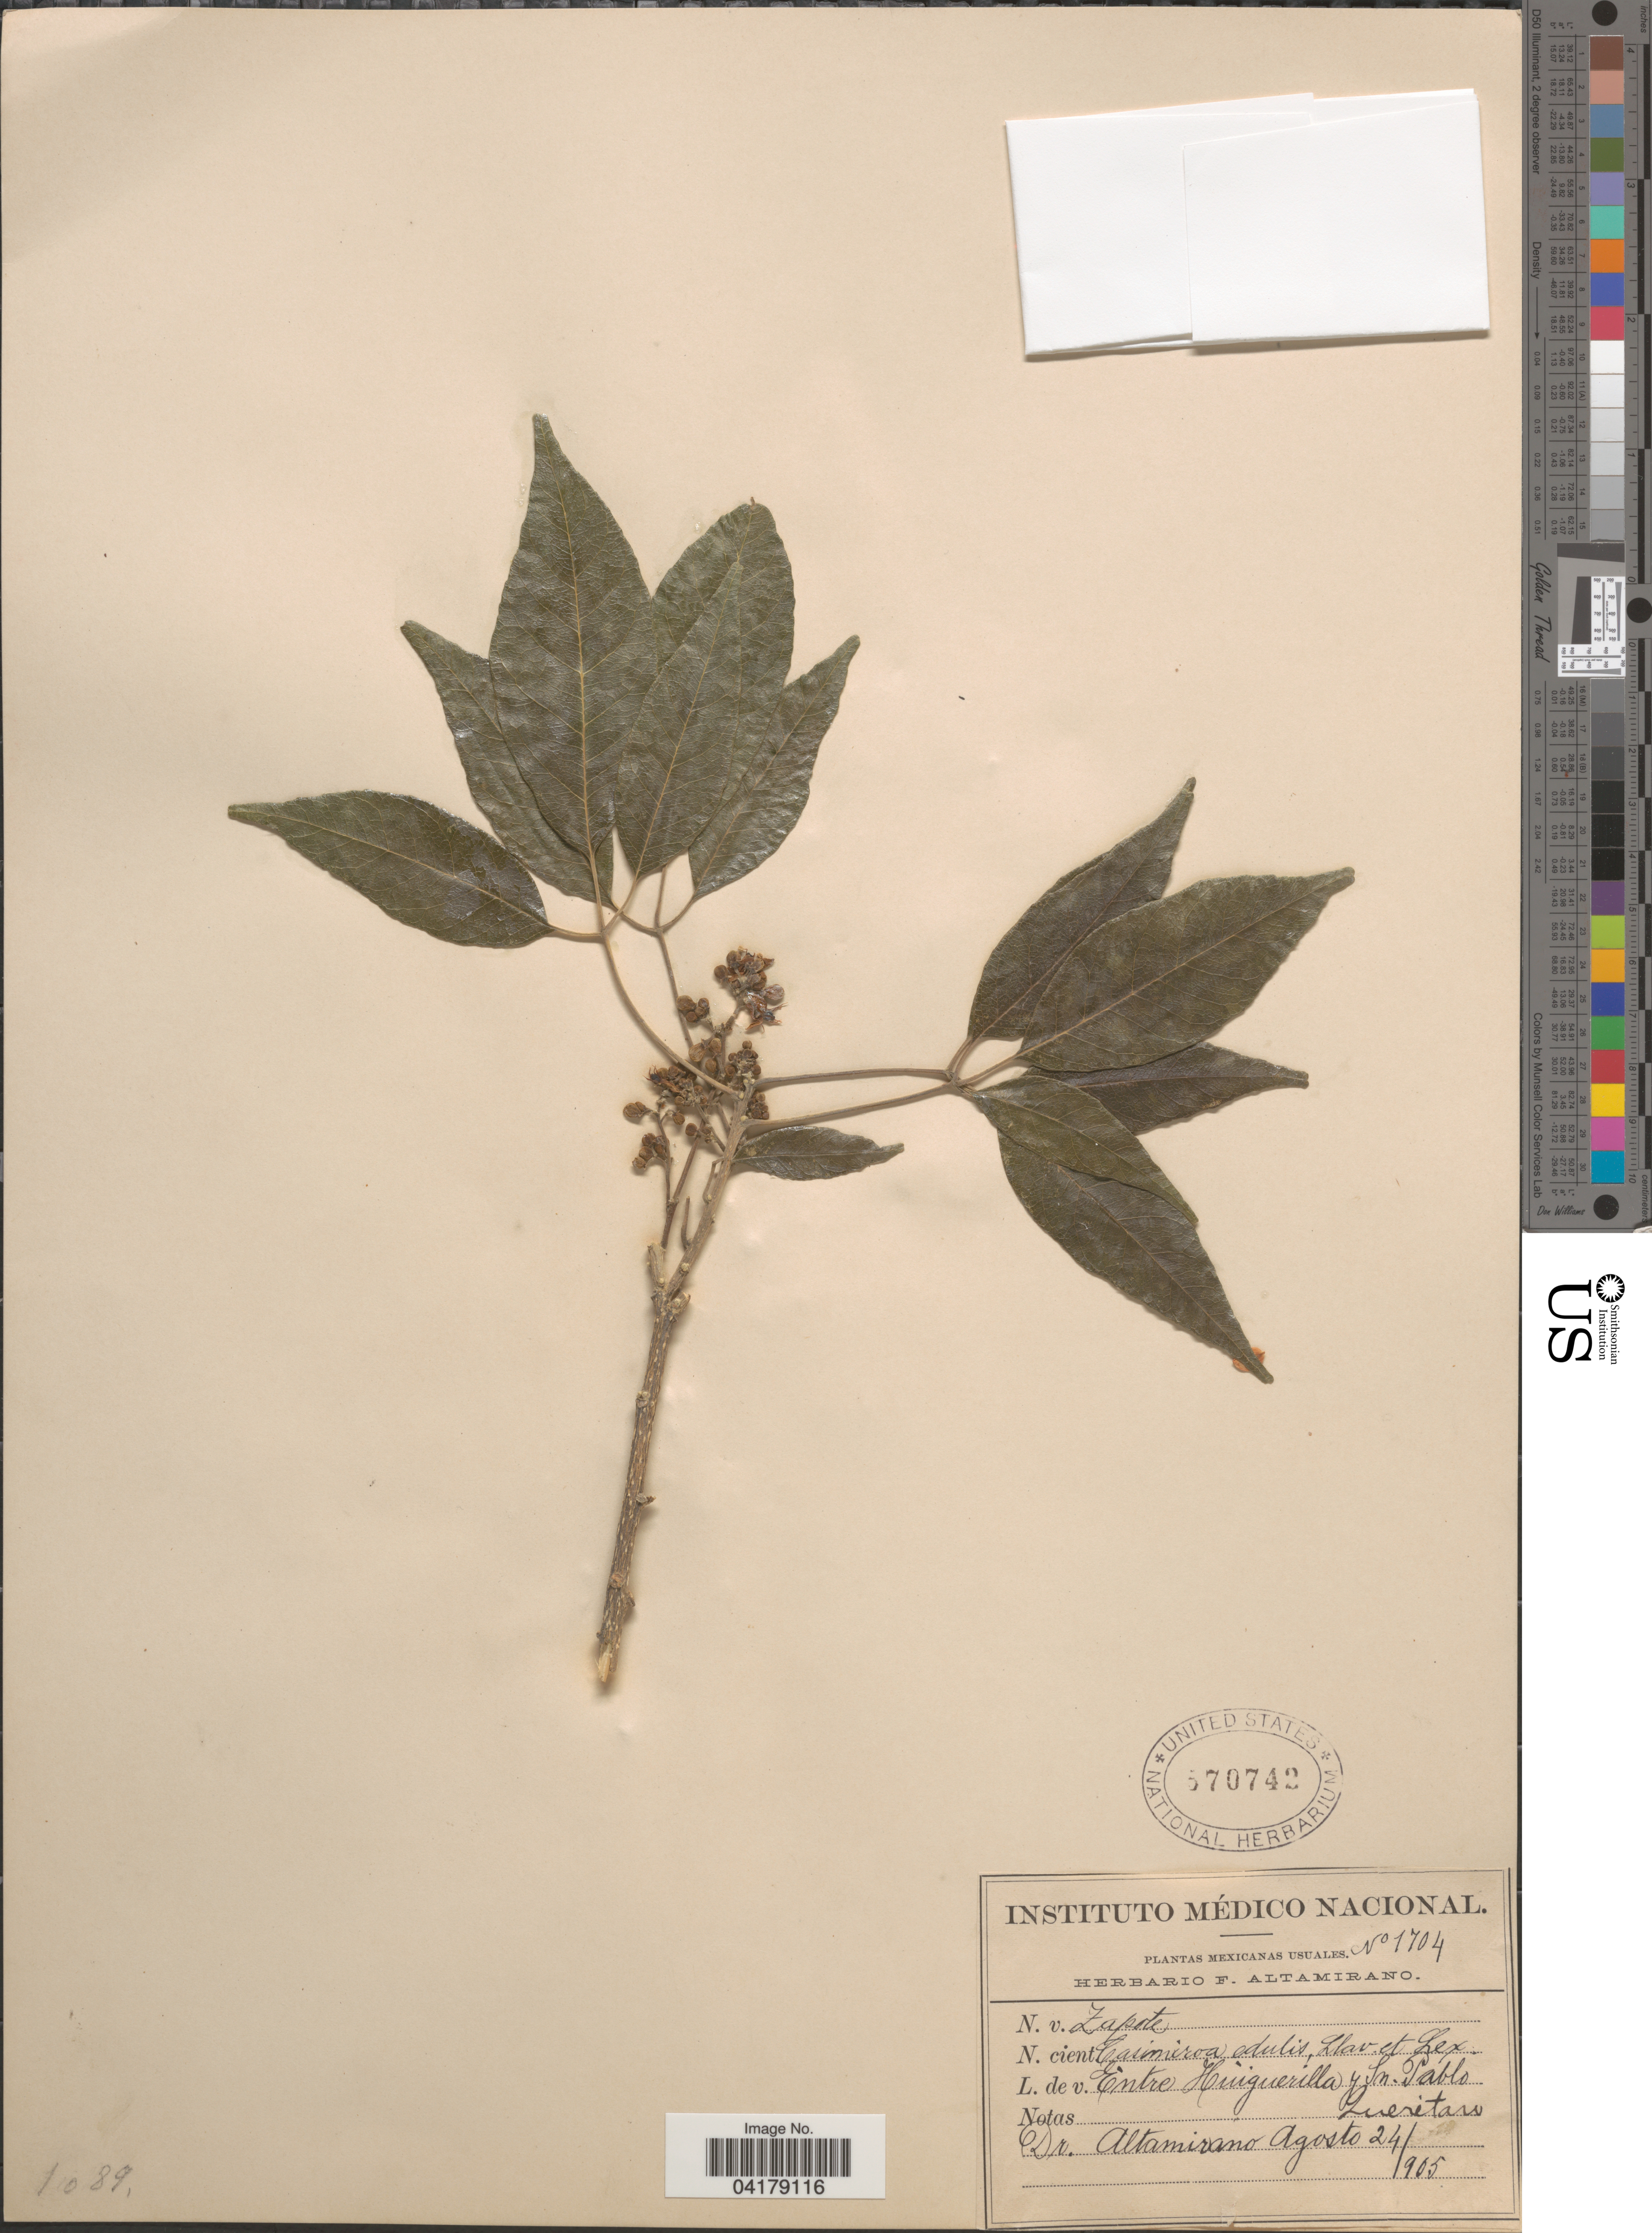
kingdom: Plantae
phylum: Tracheophyta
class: Magnoliopsida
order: Sapindales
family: Rutaceae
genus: Casimiroa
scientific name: Casimiroa edulis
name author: La Llave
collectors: F. Altamirano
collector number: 1704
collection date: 1905-08-24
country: Mexico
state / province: Querétaro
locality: Entre Huiguerilla y Sn. Pablo.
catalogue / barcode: US 570742